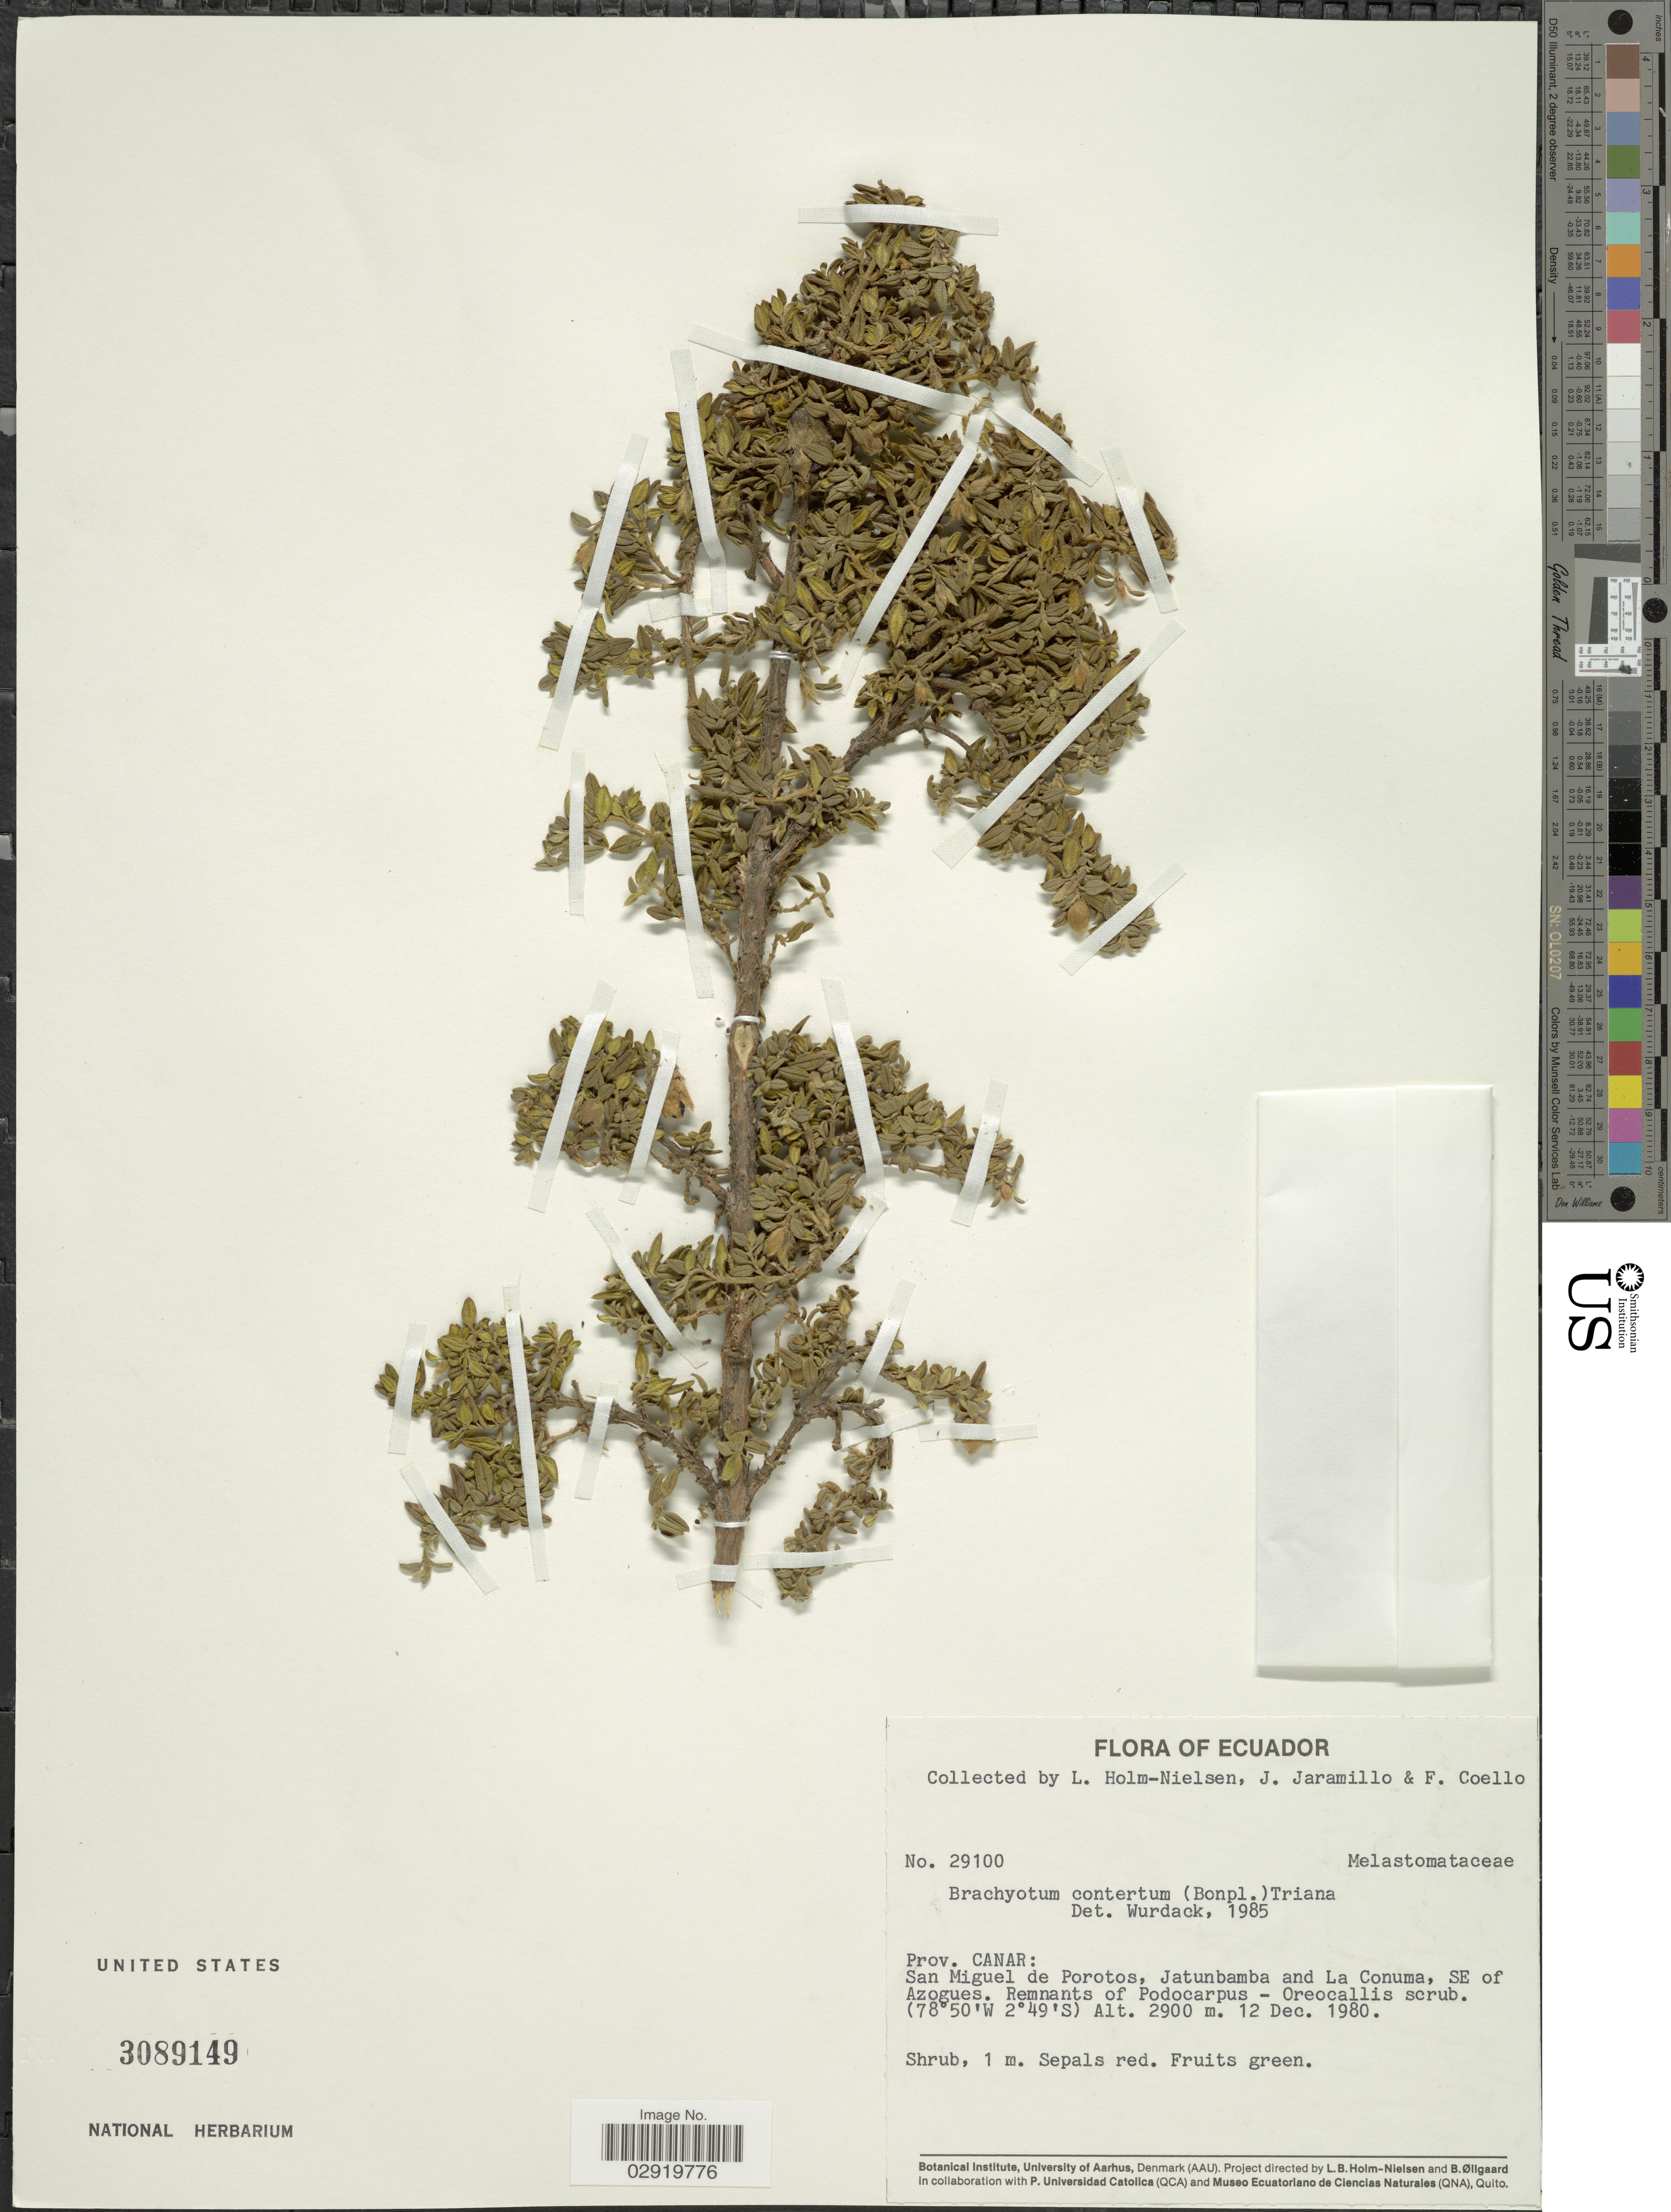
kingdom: Plantae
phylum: Tracheophyta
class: Magnoliopsida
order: Myrtales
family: Melastomataceae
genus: Brachyotum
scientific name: Brachyotum confertum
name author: (Bonpl.) Triana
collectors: L. Holm-Nielsen, J. Jaramillo & F. Coello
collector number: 29100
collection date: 1980-12-12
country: Ecuador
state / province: Cañar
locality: San Miguel de Porotos, Jatunbamba and La Conuma, SE of Azogues.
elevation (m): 2900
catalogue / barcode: US 3089149